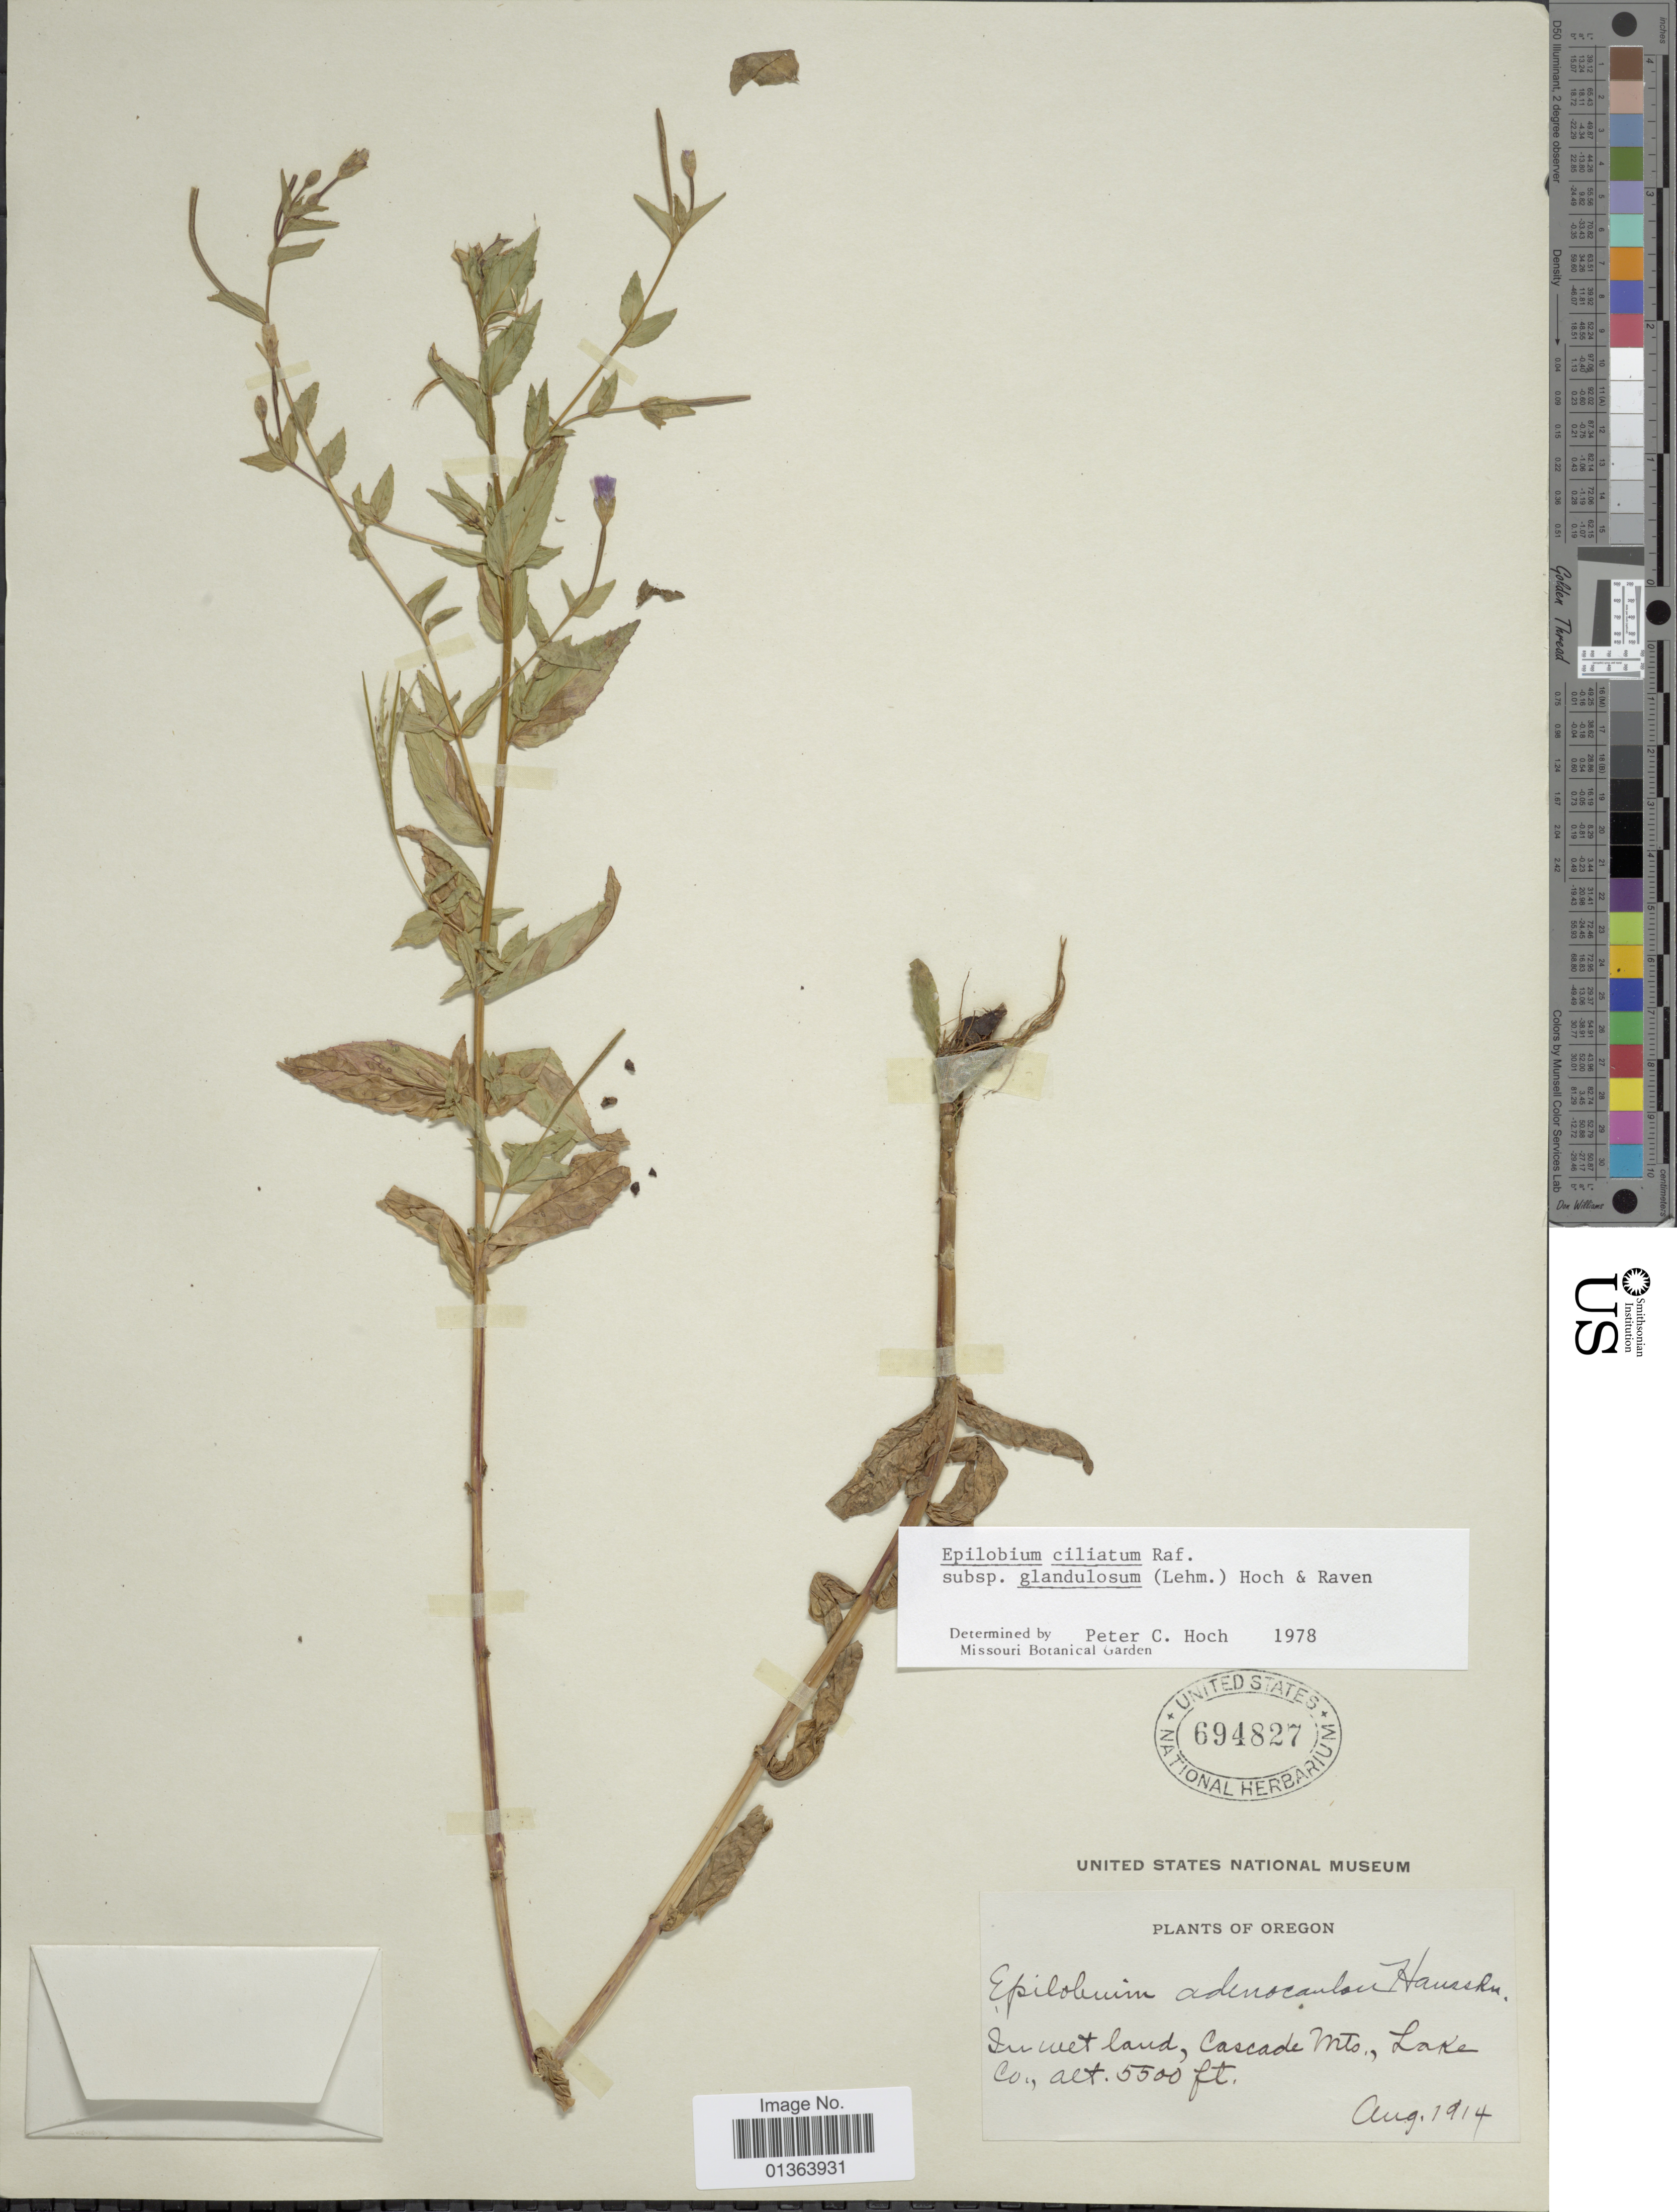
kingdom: Plantae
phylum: Tracheophyta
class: Magnoliopsida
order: Myrtales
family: Onagraceae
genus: Epilobium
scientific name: Epilobium ciliatum subsp. glandulosum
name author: (Lehm.) Hoch & P.H. Raven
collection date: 1914-08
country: United States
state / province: Oregon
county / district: Lake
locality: In wet land, Cascade Mts., Lake Co.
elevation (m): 1676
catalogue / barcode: US 694827